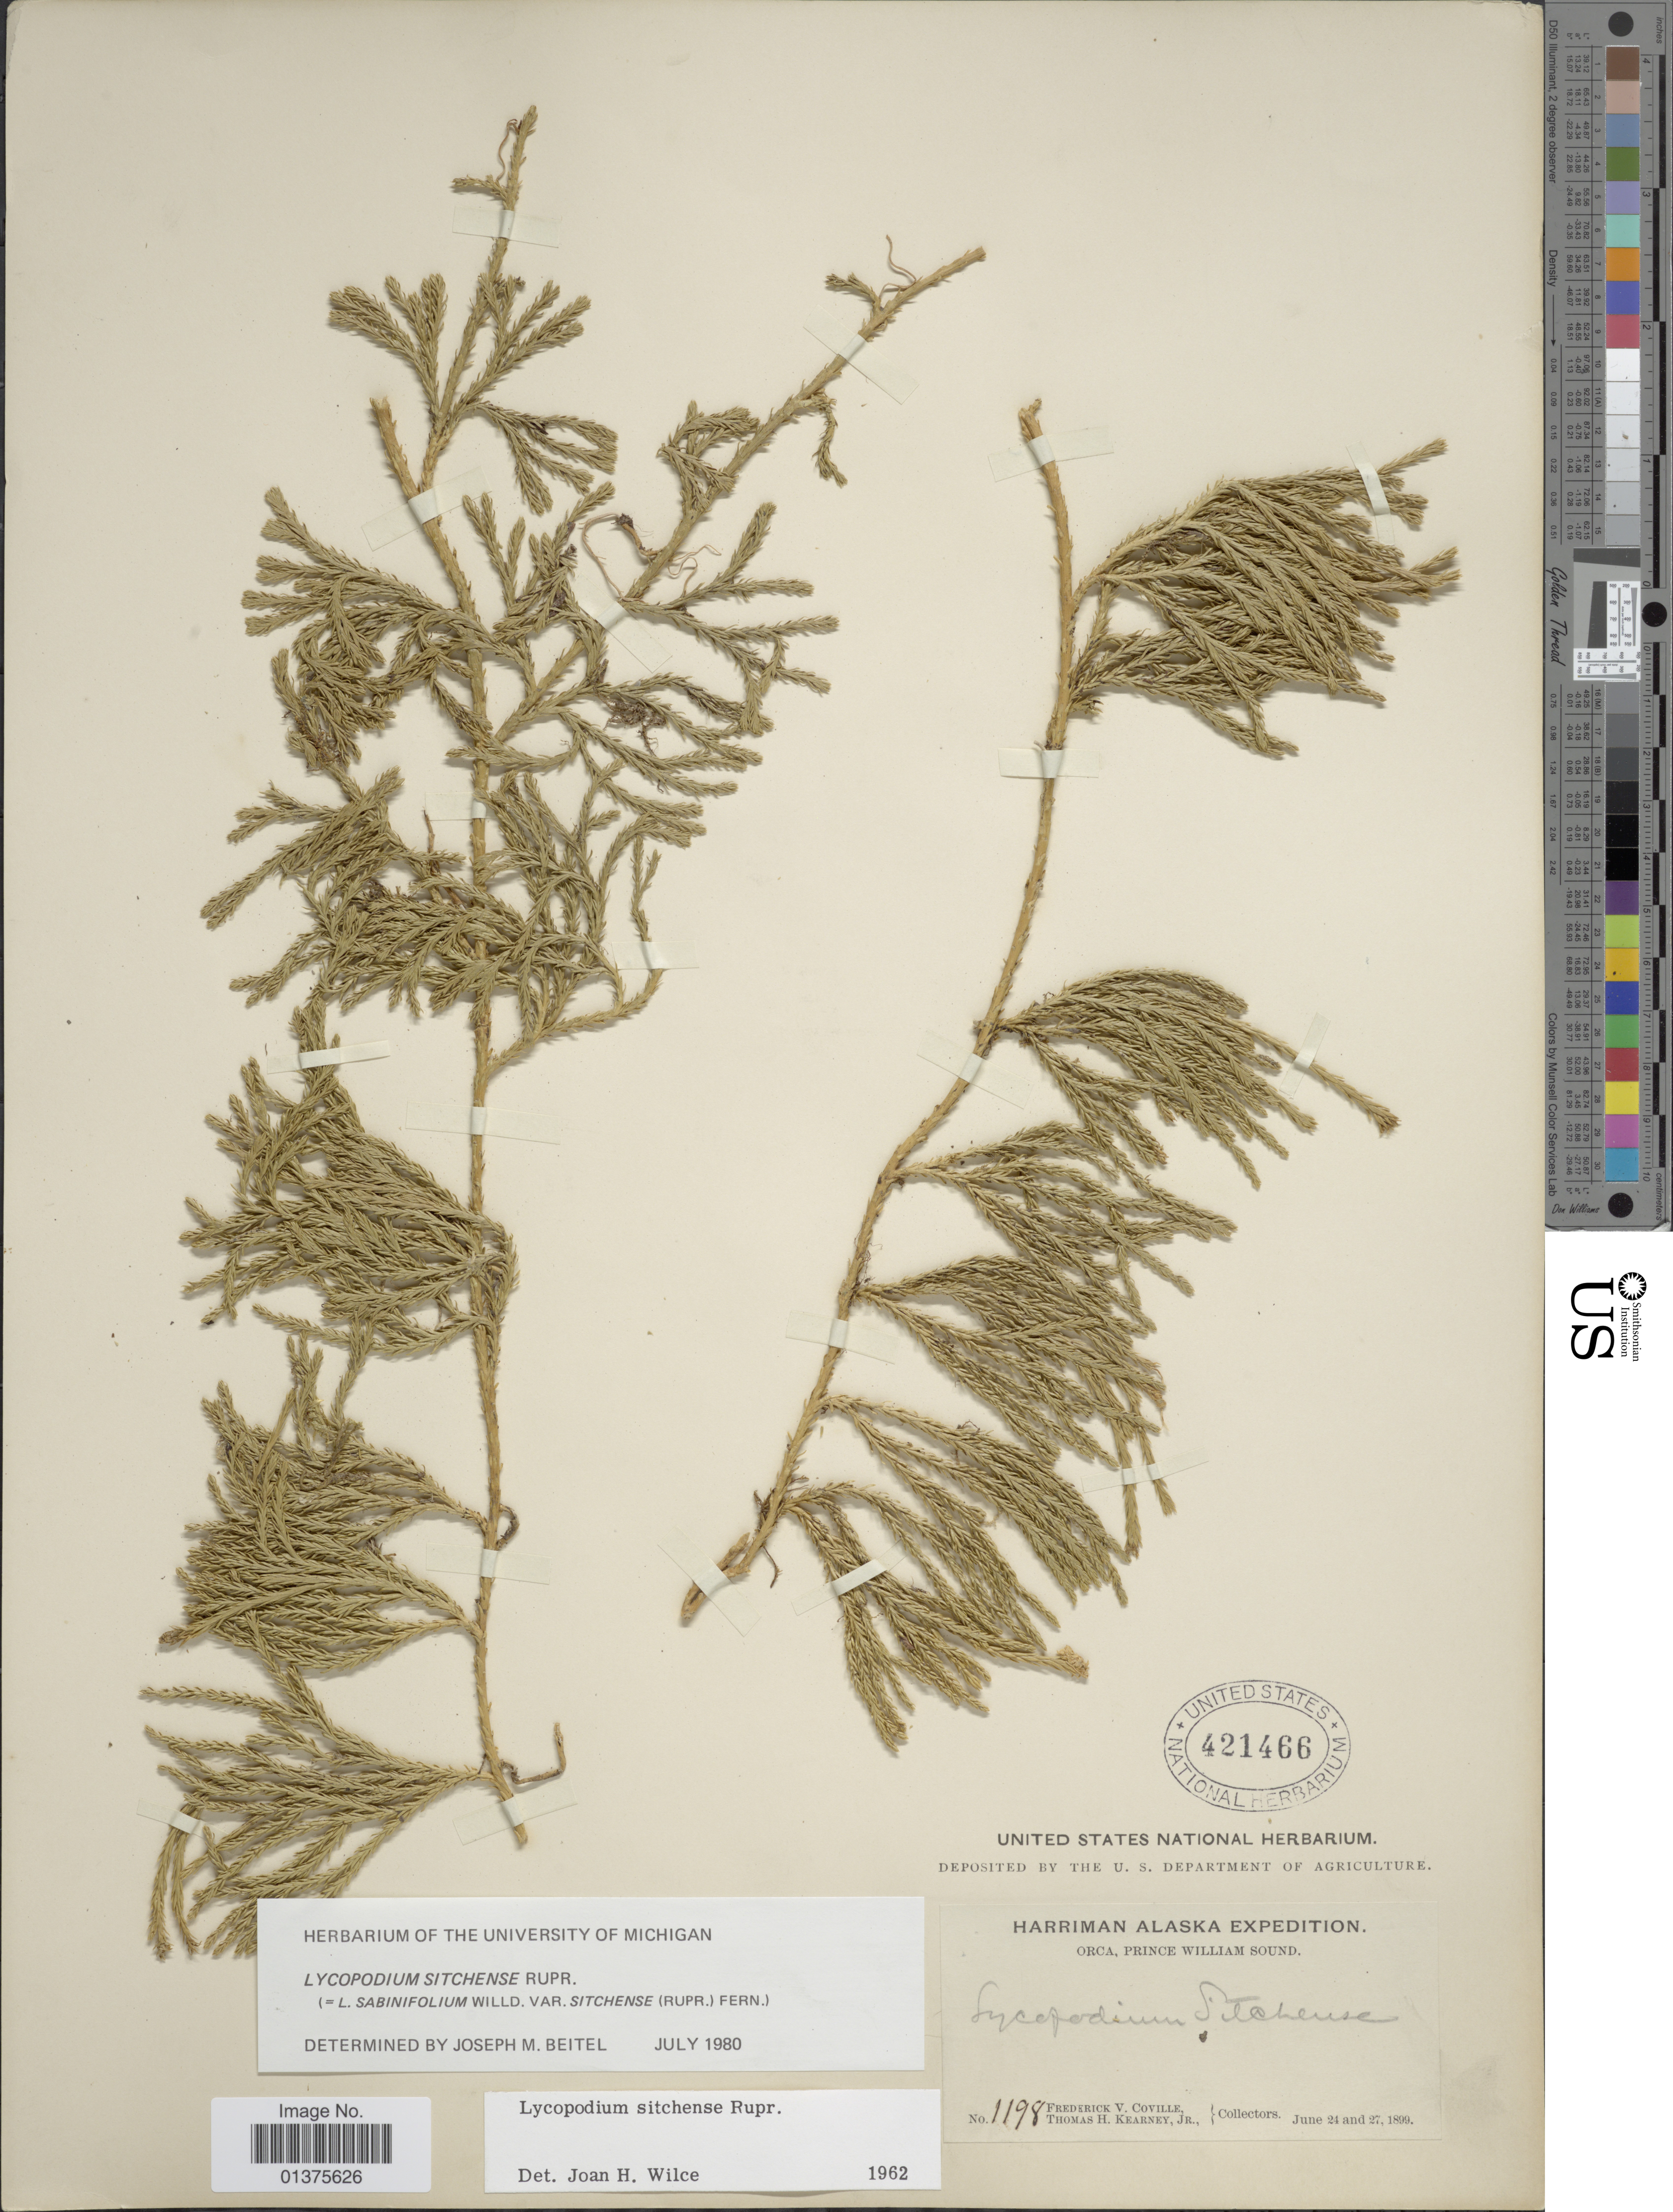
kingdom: Plantae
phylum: Tracheophyta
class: Lycopodiopsida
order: Lycopodiales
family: Lycopodiaceae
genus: Diphasiastrum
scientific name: Diphasiastrum sitchense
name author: (Rupr.) Holub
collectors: F. V. Coville & T. H. Kearney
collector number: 1198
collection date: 1899-06-24/1899-06-27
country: United States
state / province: Alaska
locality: Orca, Prince William Sound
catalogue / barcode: US 421466